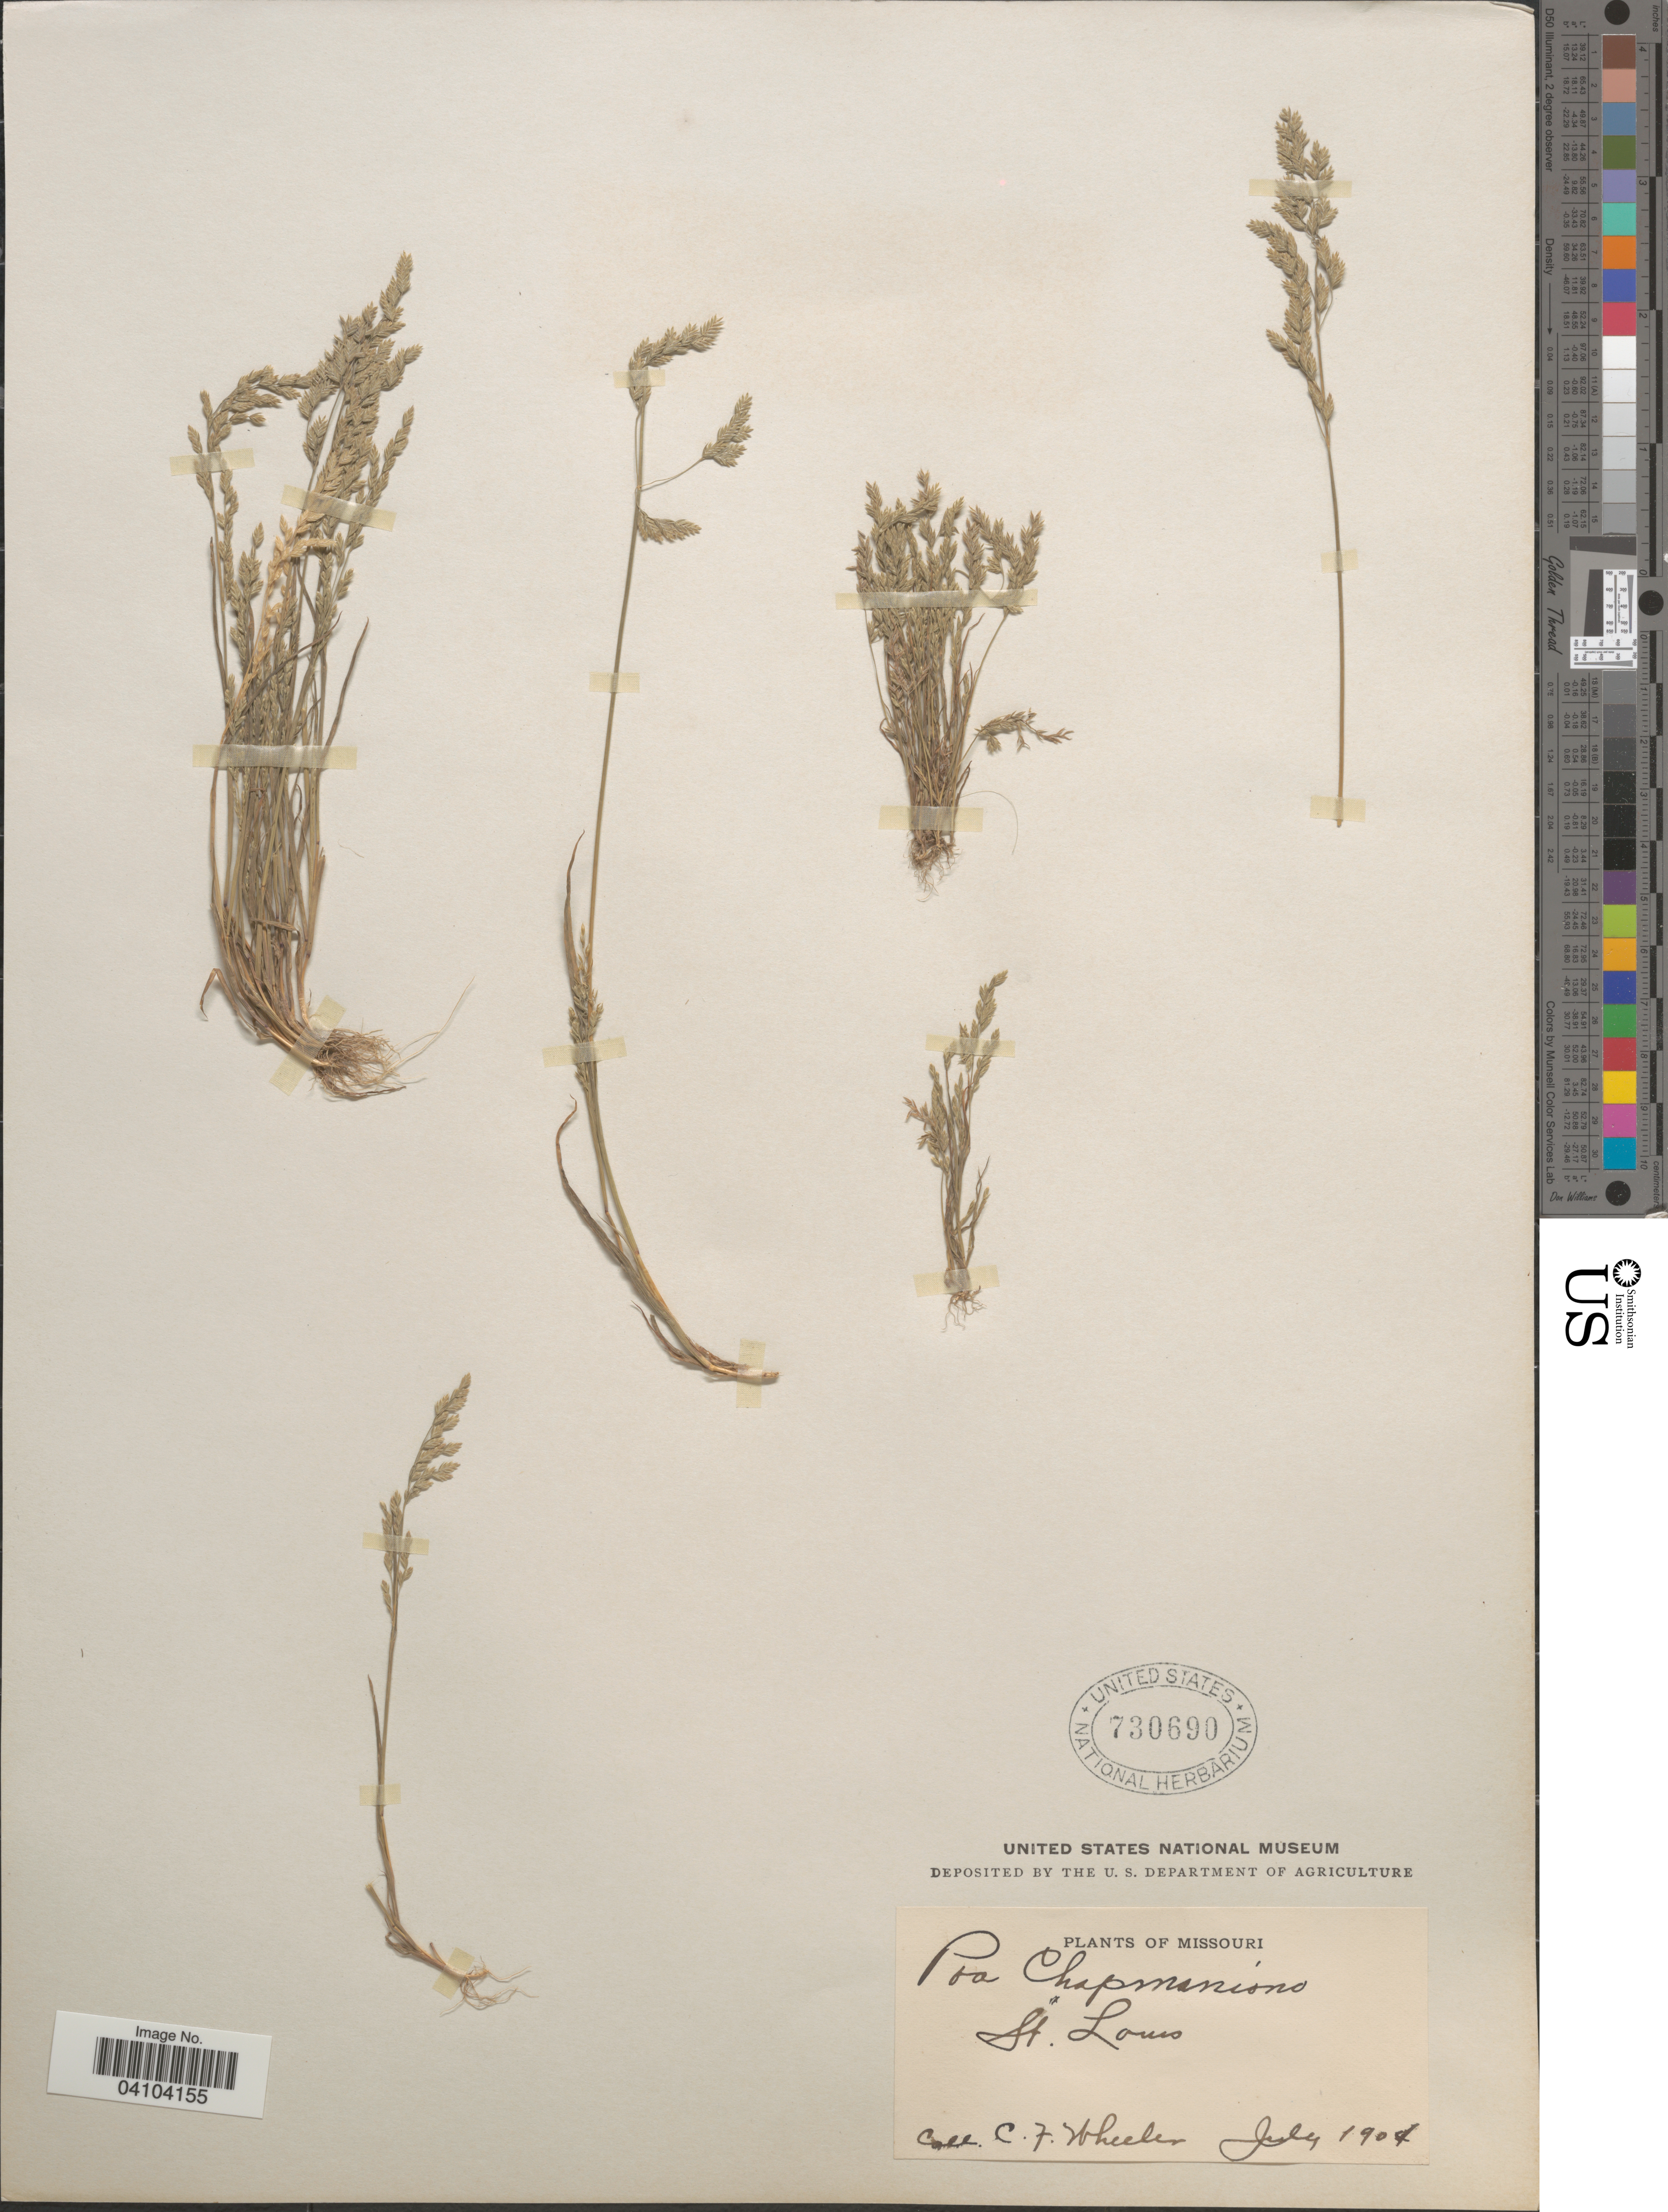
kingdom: Plantae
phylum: Tracheophyta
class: Liliopsida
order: Poales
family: Poaceae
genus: Poa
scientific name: Poa chapmaniana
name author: Scribn.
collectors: C. Wheeler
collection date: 1904-07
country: United States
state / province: Missouri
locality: St. Louis.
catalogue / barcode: US 730690